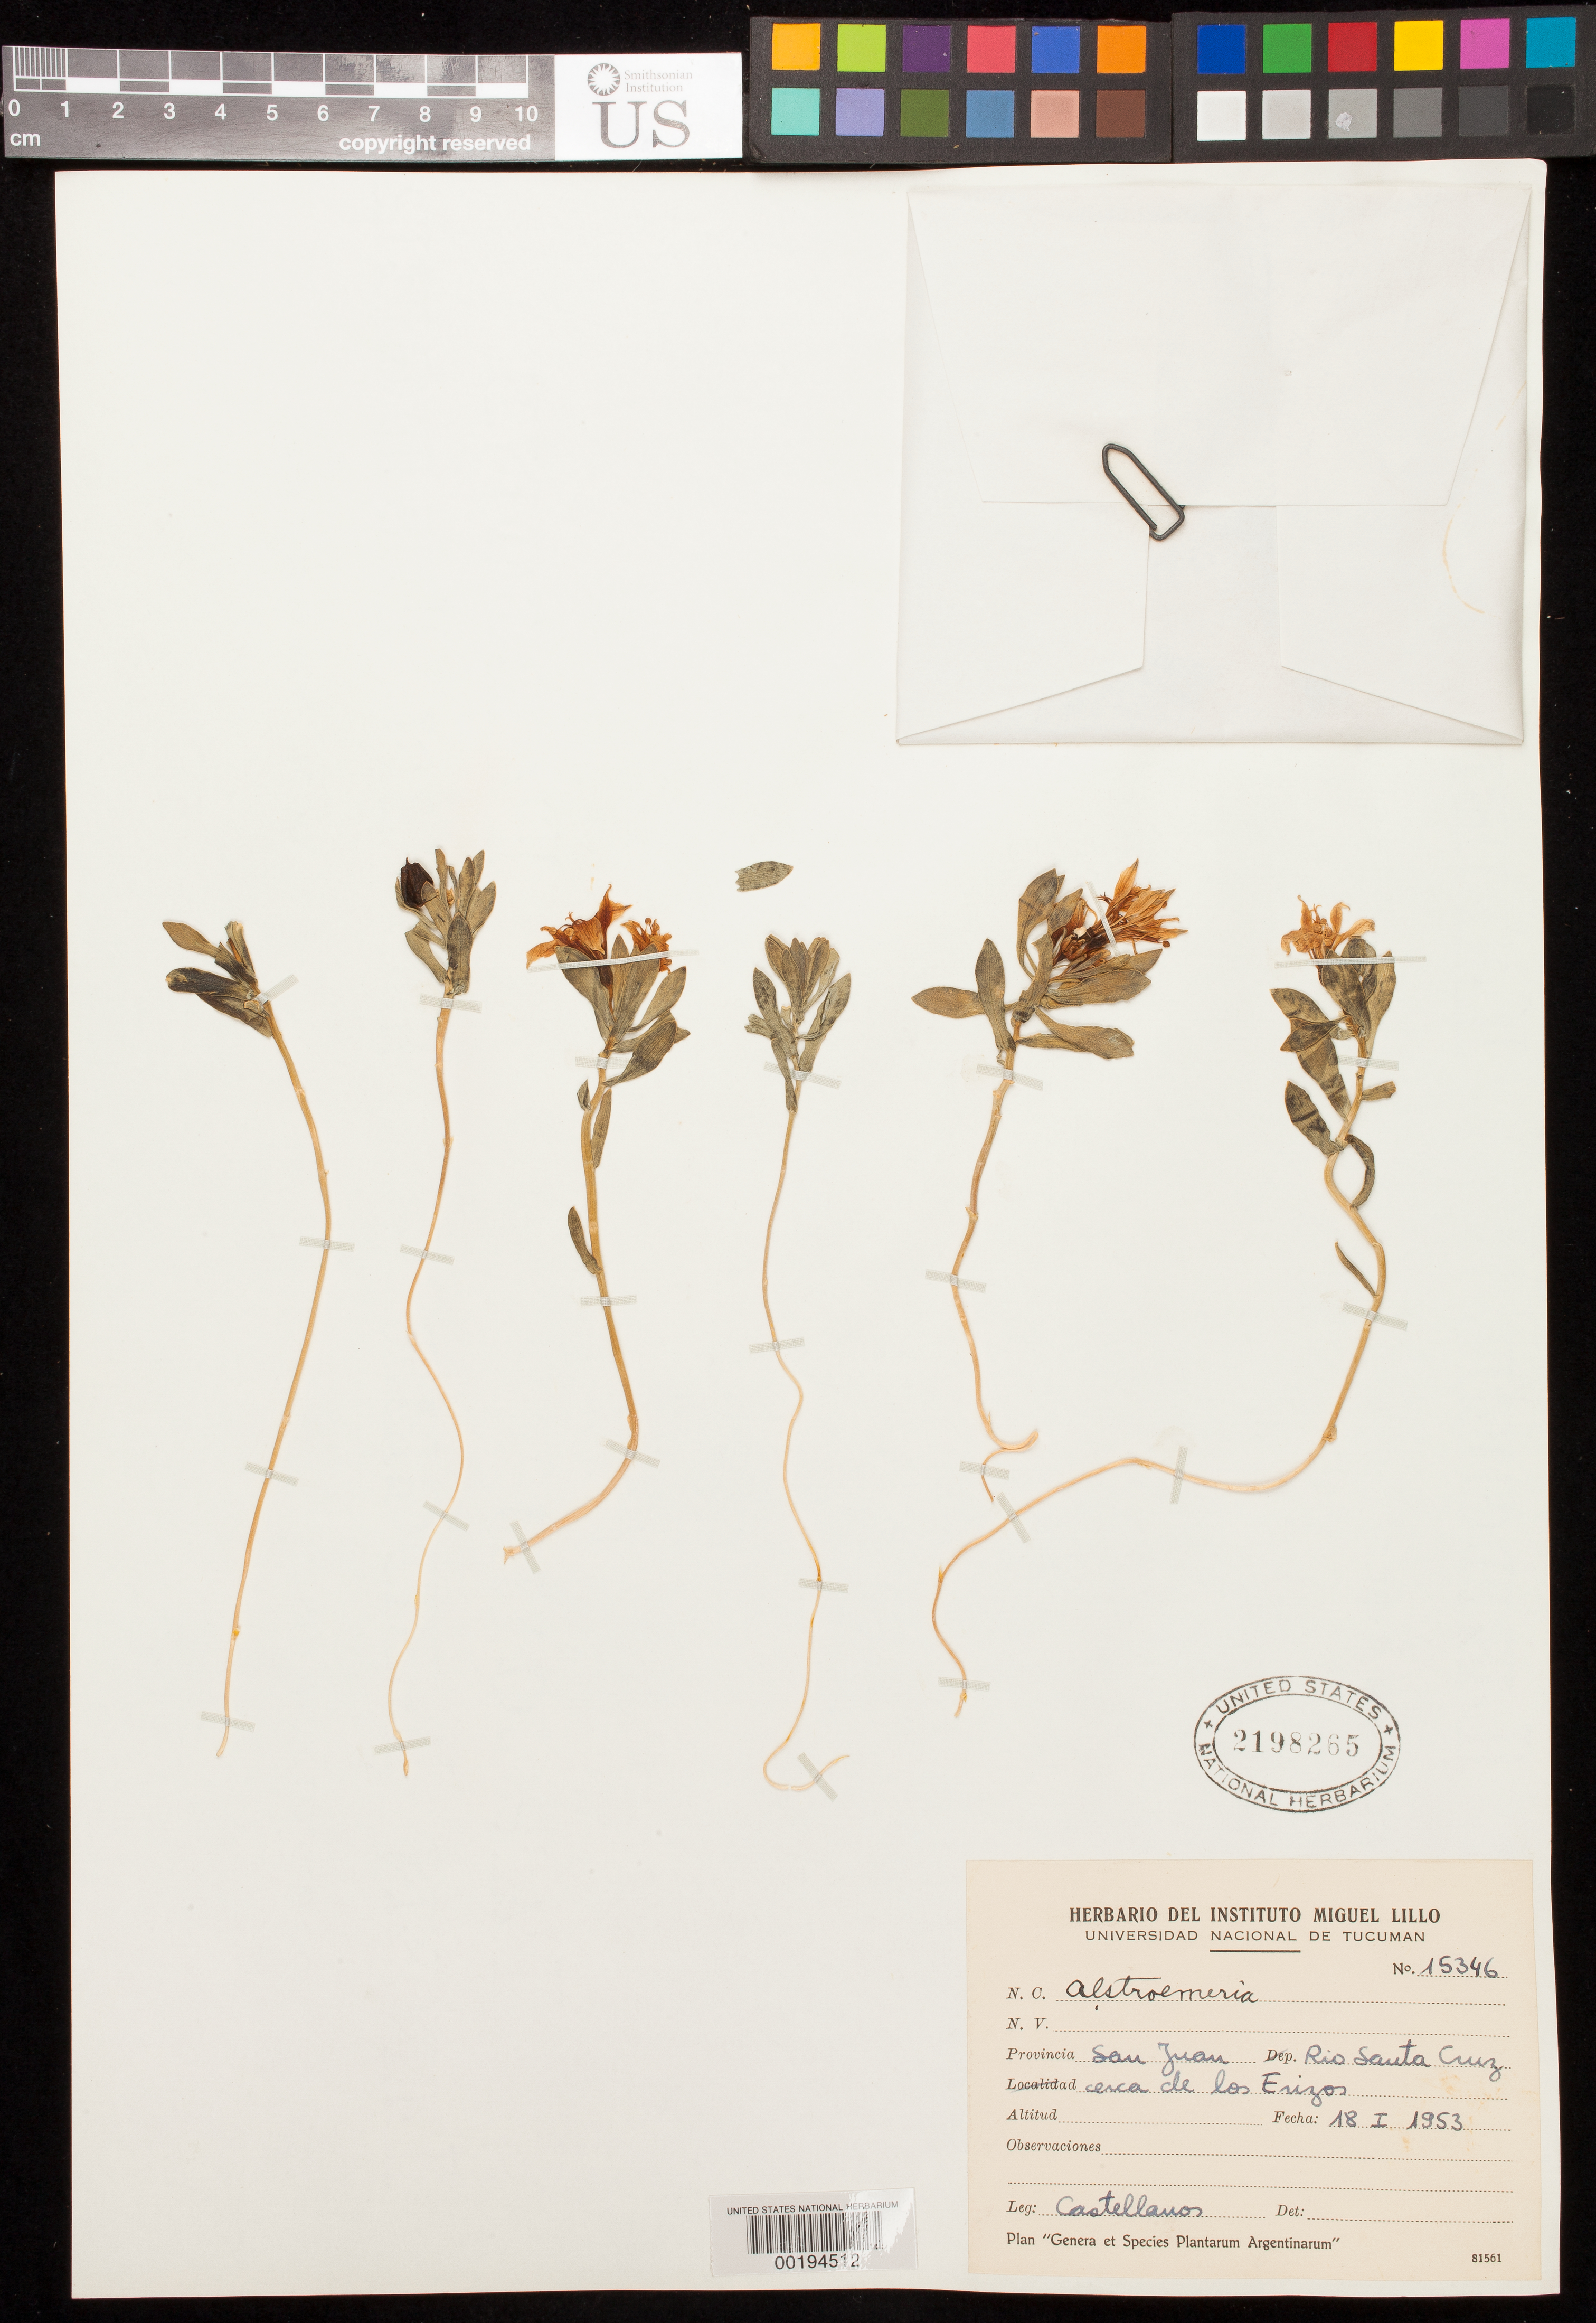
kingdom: Plantae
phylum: Tracheophyta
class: Liliopsida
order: Liliales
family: Alstroemeriaceae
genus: Alstroemeria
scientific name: Alstroemeria sp.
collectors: A. Castellanos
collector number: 15346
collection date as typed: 18 Jan 1953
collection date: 1953-01-18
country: Argentina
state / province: San Juan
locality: Rio Santa Cruz around the erizos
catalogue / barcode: US 2198265